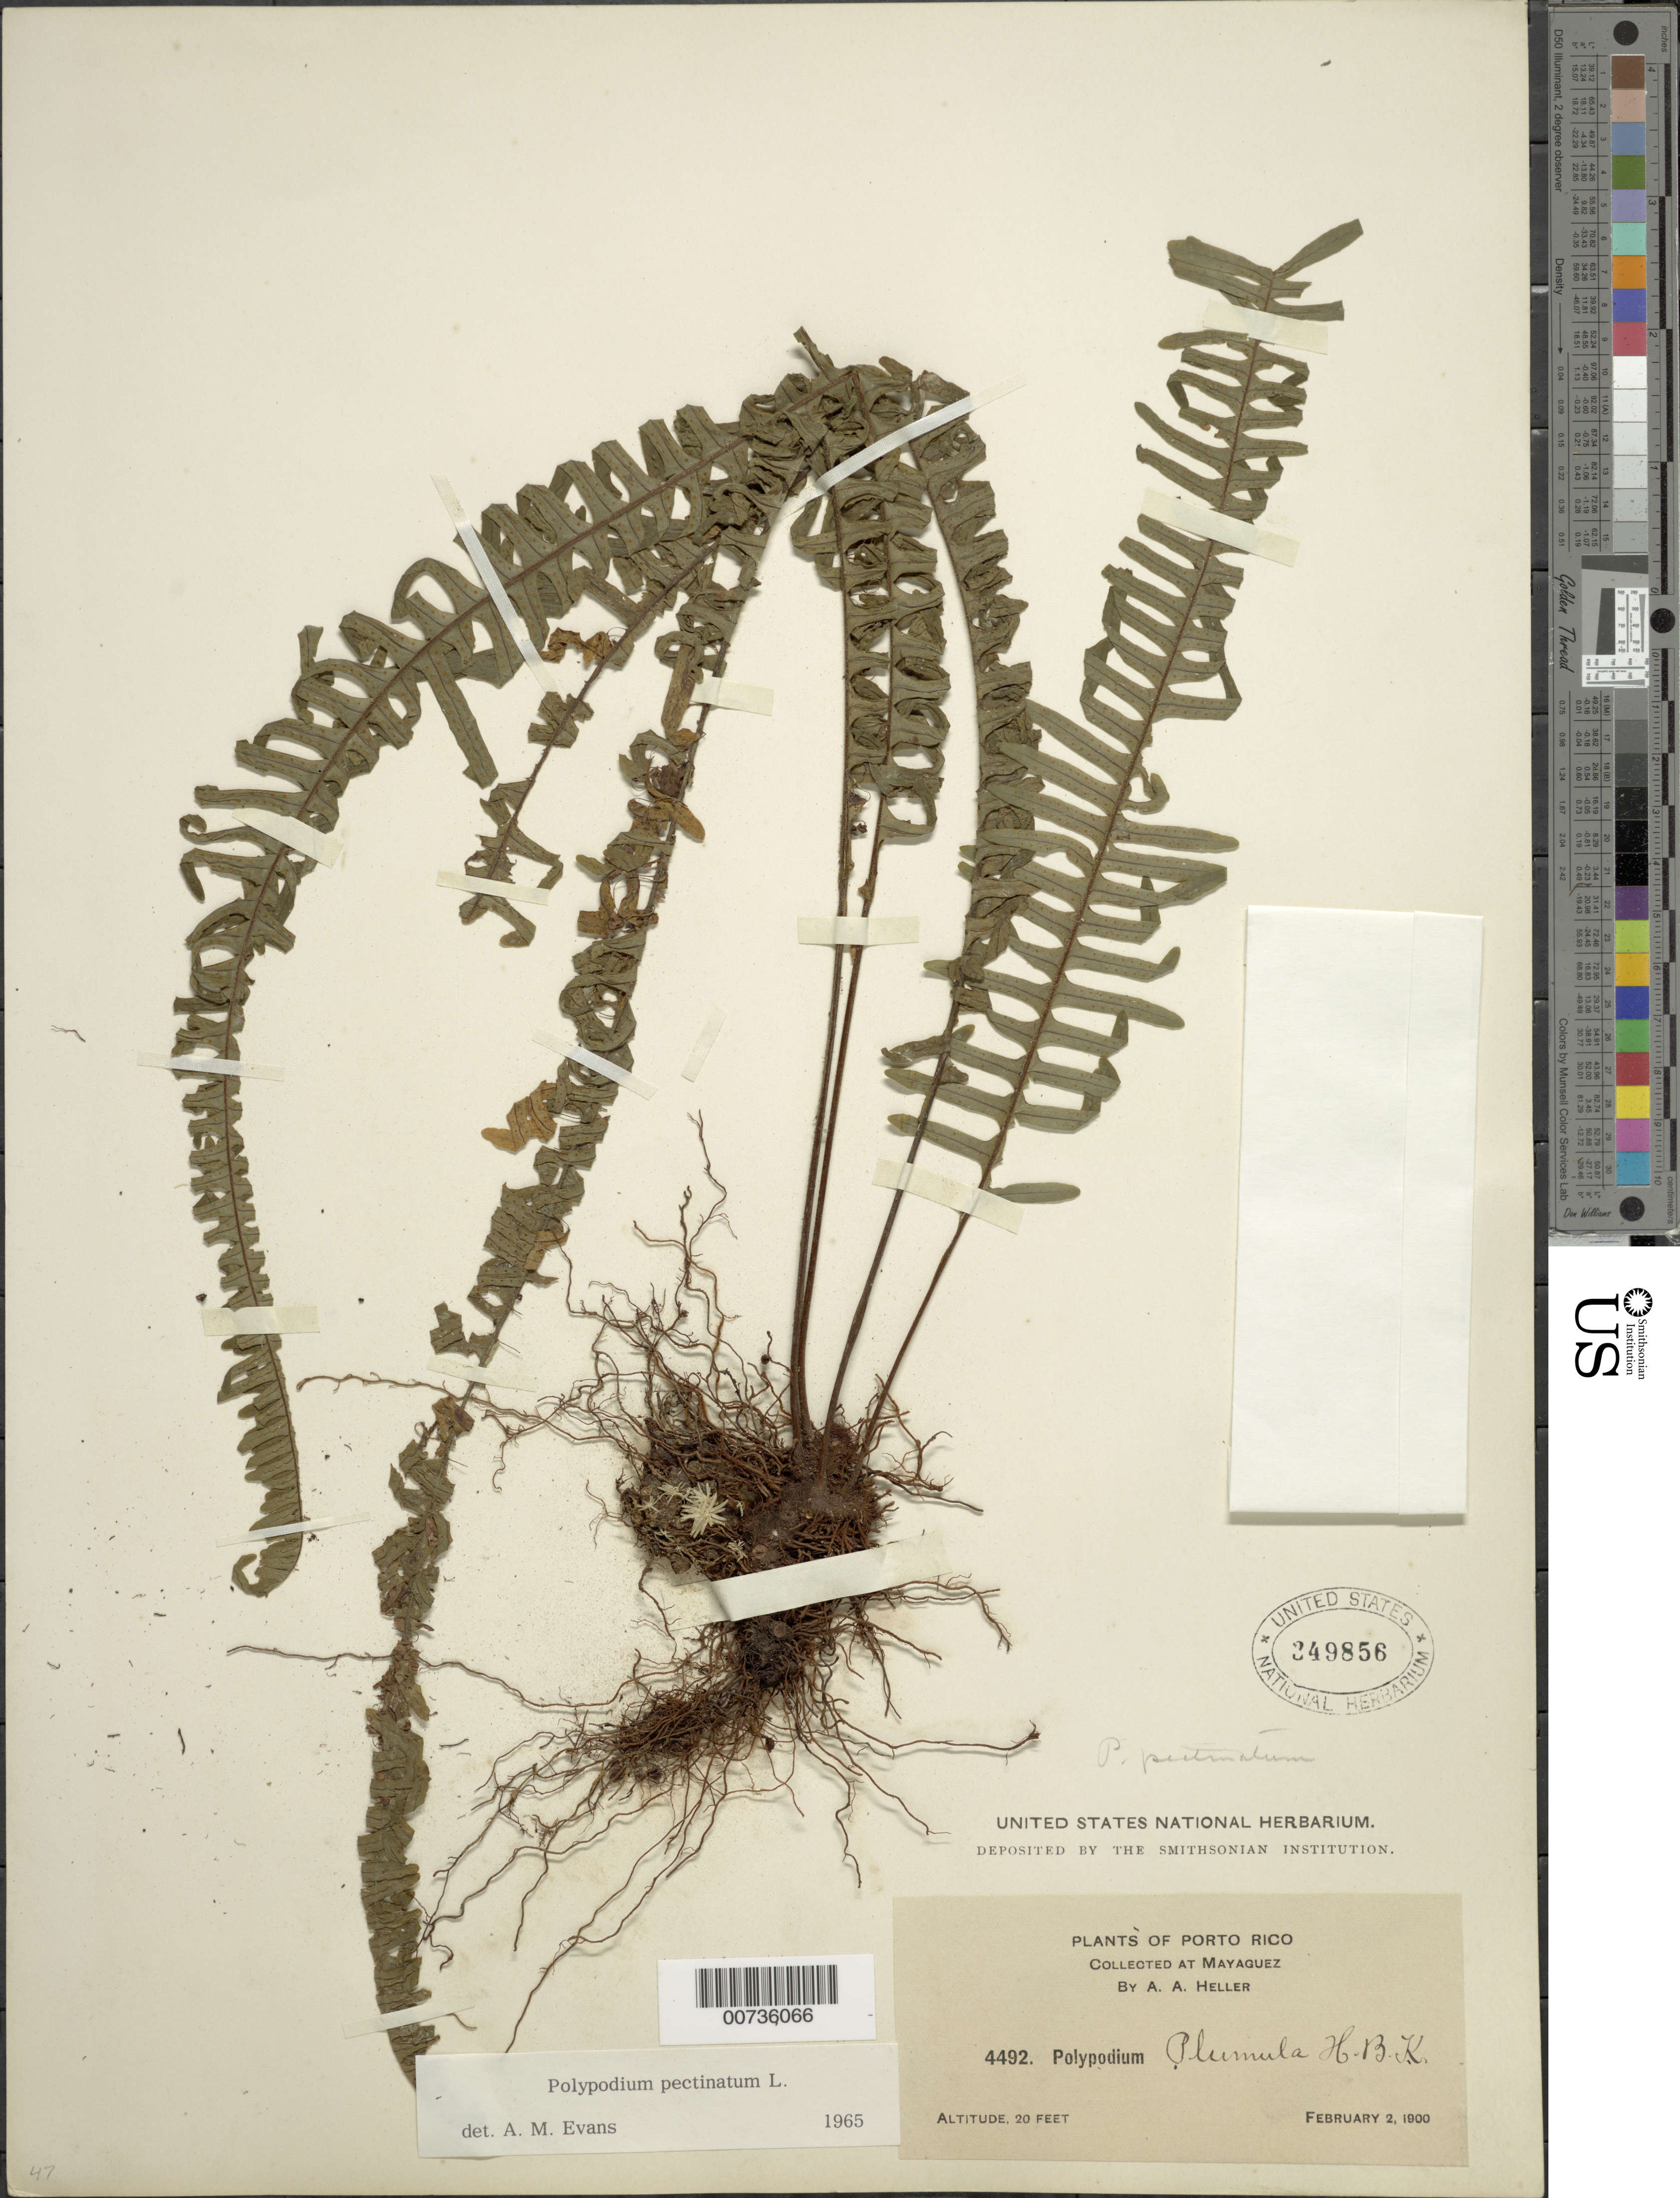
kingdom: Plantae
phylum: Tracheophyta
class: Polypodiopsida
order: Polypodiales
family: Polypodiaceae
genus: Pecluma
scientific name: Pecluma pectinata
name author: (L.) M.G. Price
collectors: A. A. Heller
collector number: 4492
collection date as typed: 02 Feb 1900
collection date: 1900-02-02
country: Puerto Rico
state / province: Mayagüez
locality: Mayaguez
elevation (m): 6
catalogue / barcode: US 349856